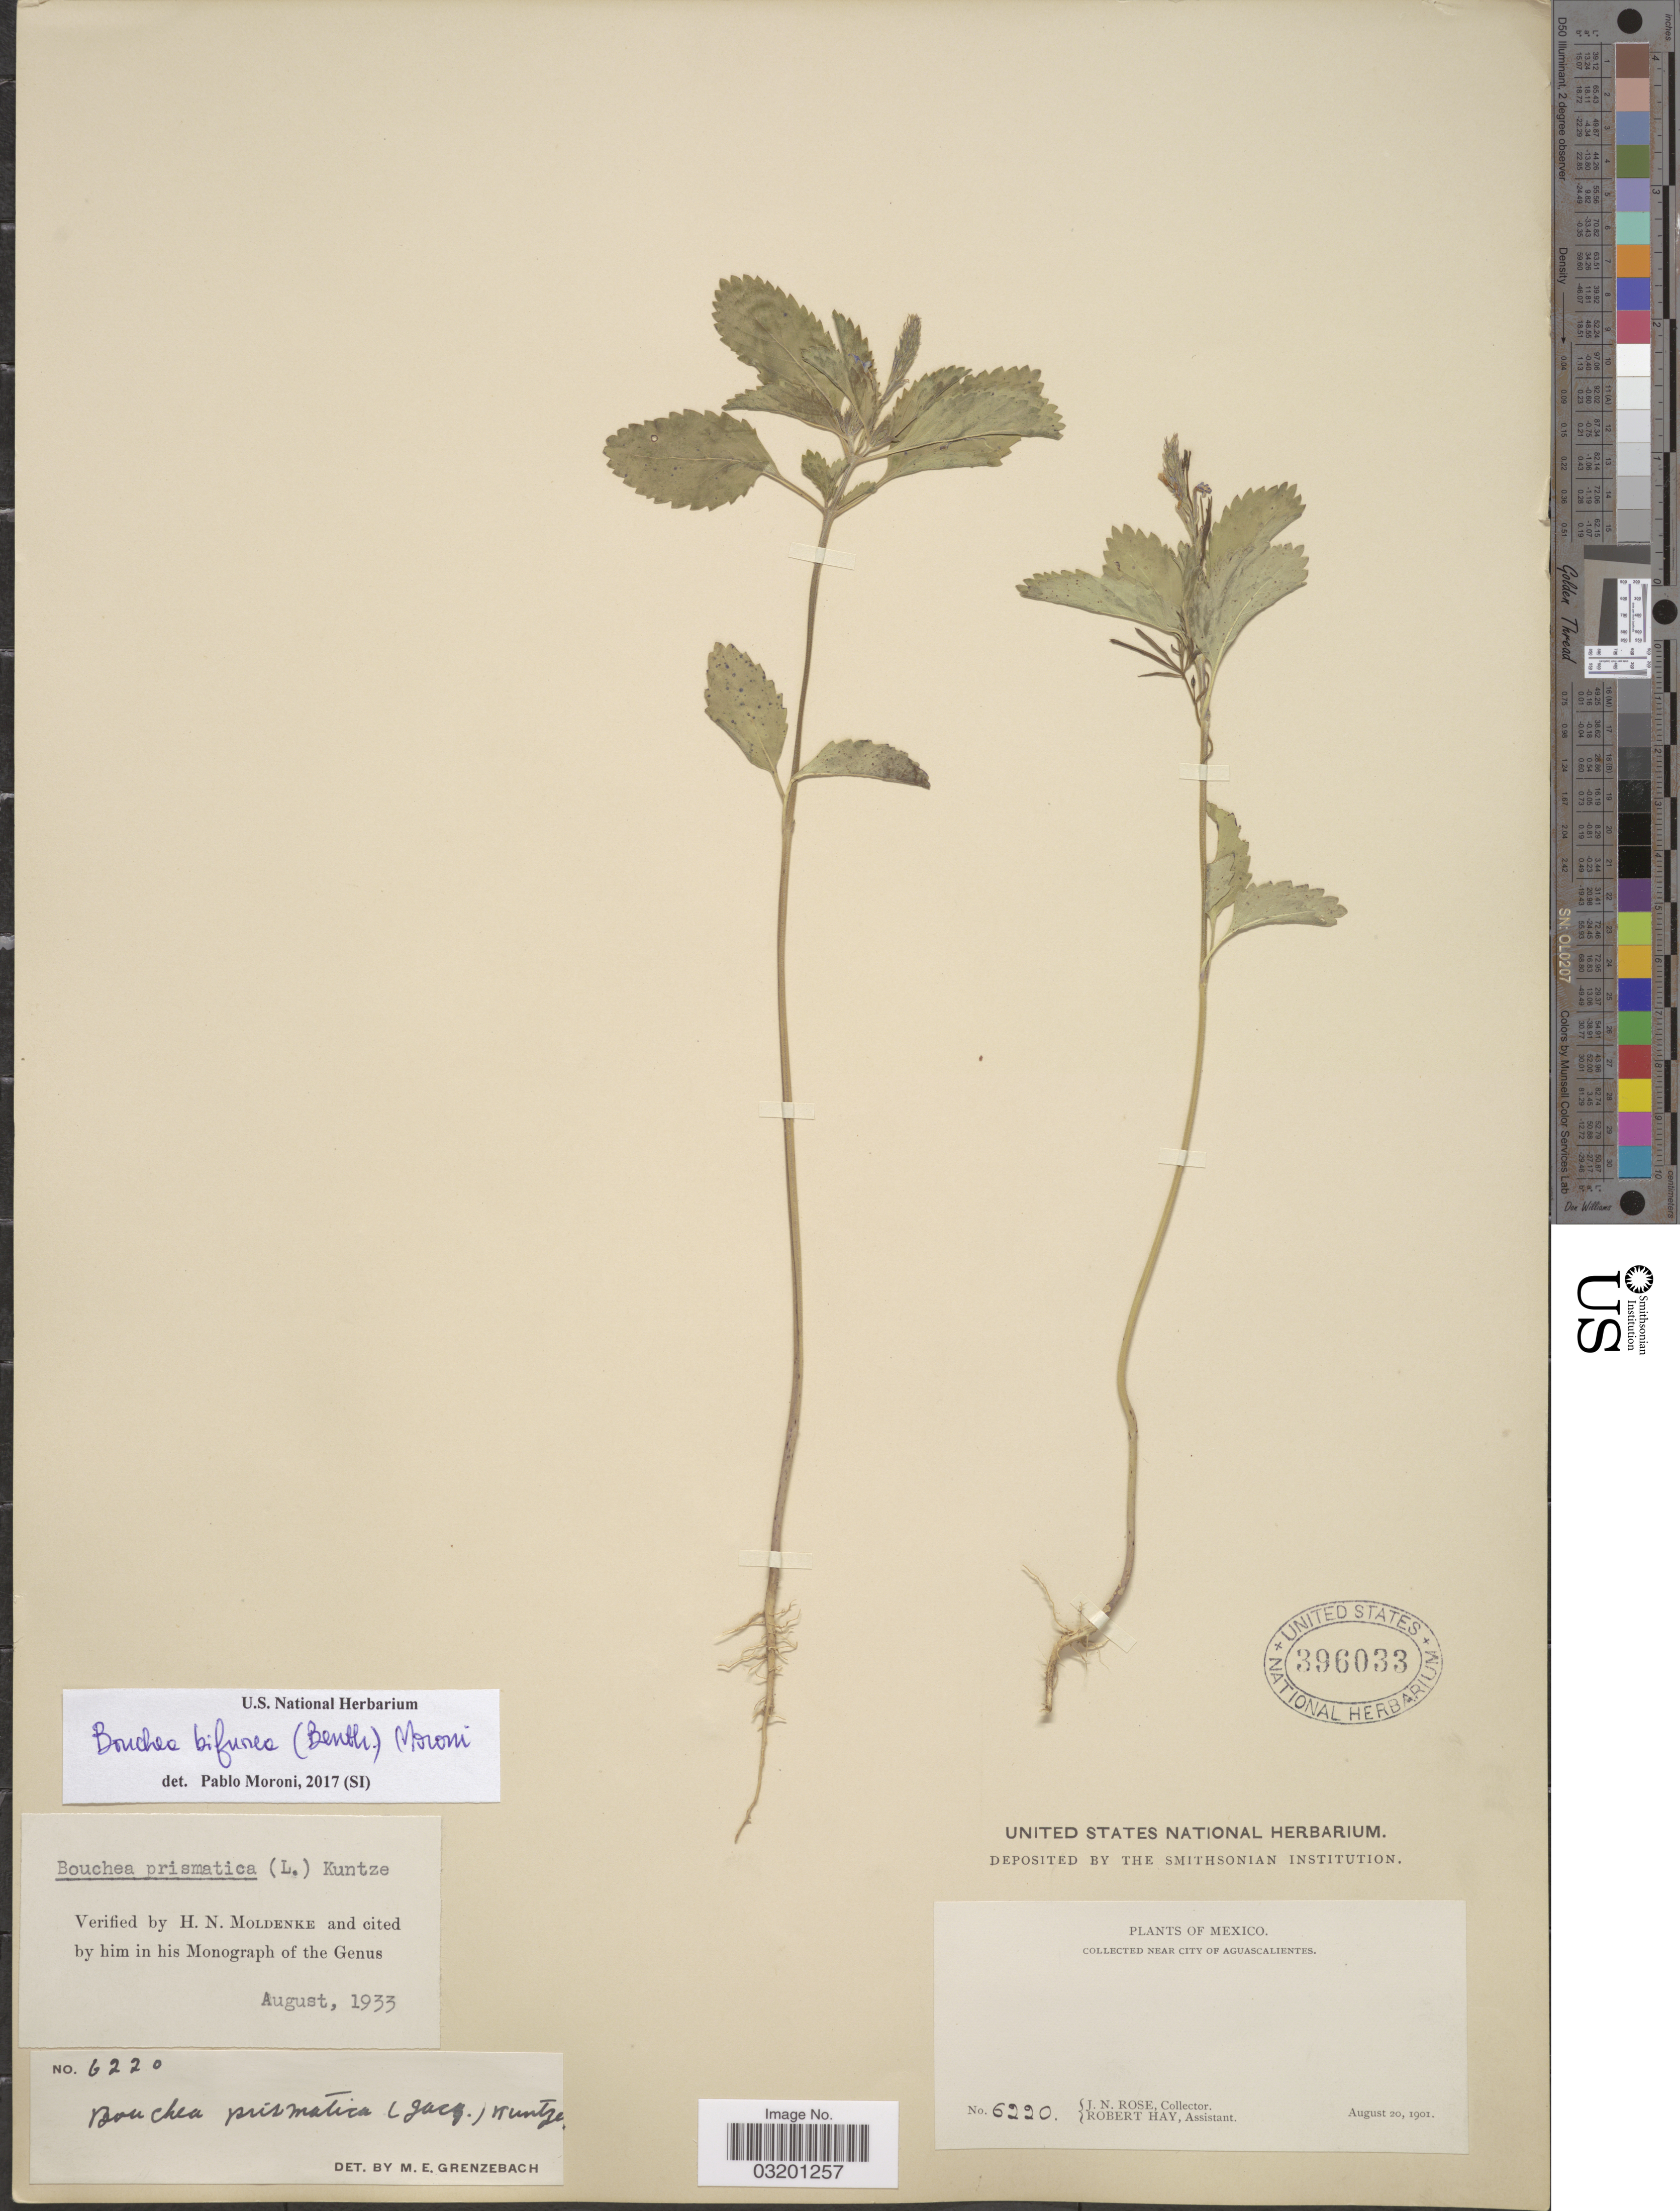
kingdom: Plantae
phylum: Tracheophyta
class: Magnoliopsida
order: Lamiales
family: Verbenaceae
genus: Bouchea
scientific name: Bouchea bifurca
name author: (Benth.) P. Moroni & N. O'Leary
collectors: J. N. Rose & R. H. Hay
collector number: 6220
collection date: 1901-08-20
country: Mexico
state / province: Aguascalientes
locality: Near city of Aguascalientes.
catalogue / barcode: US 396033